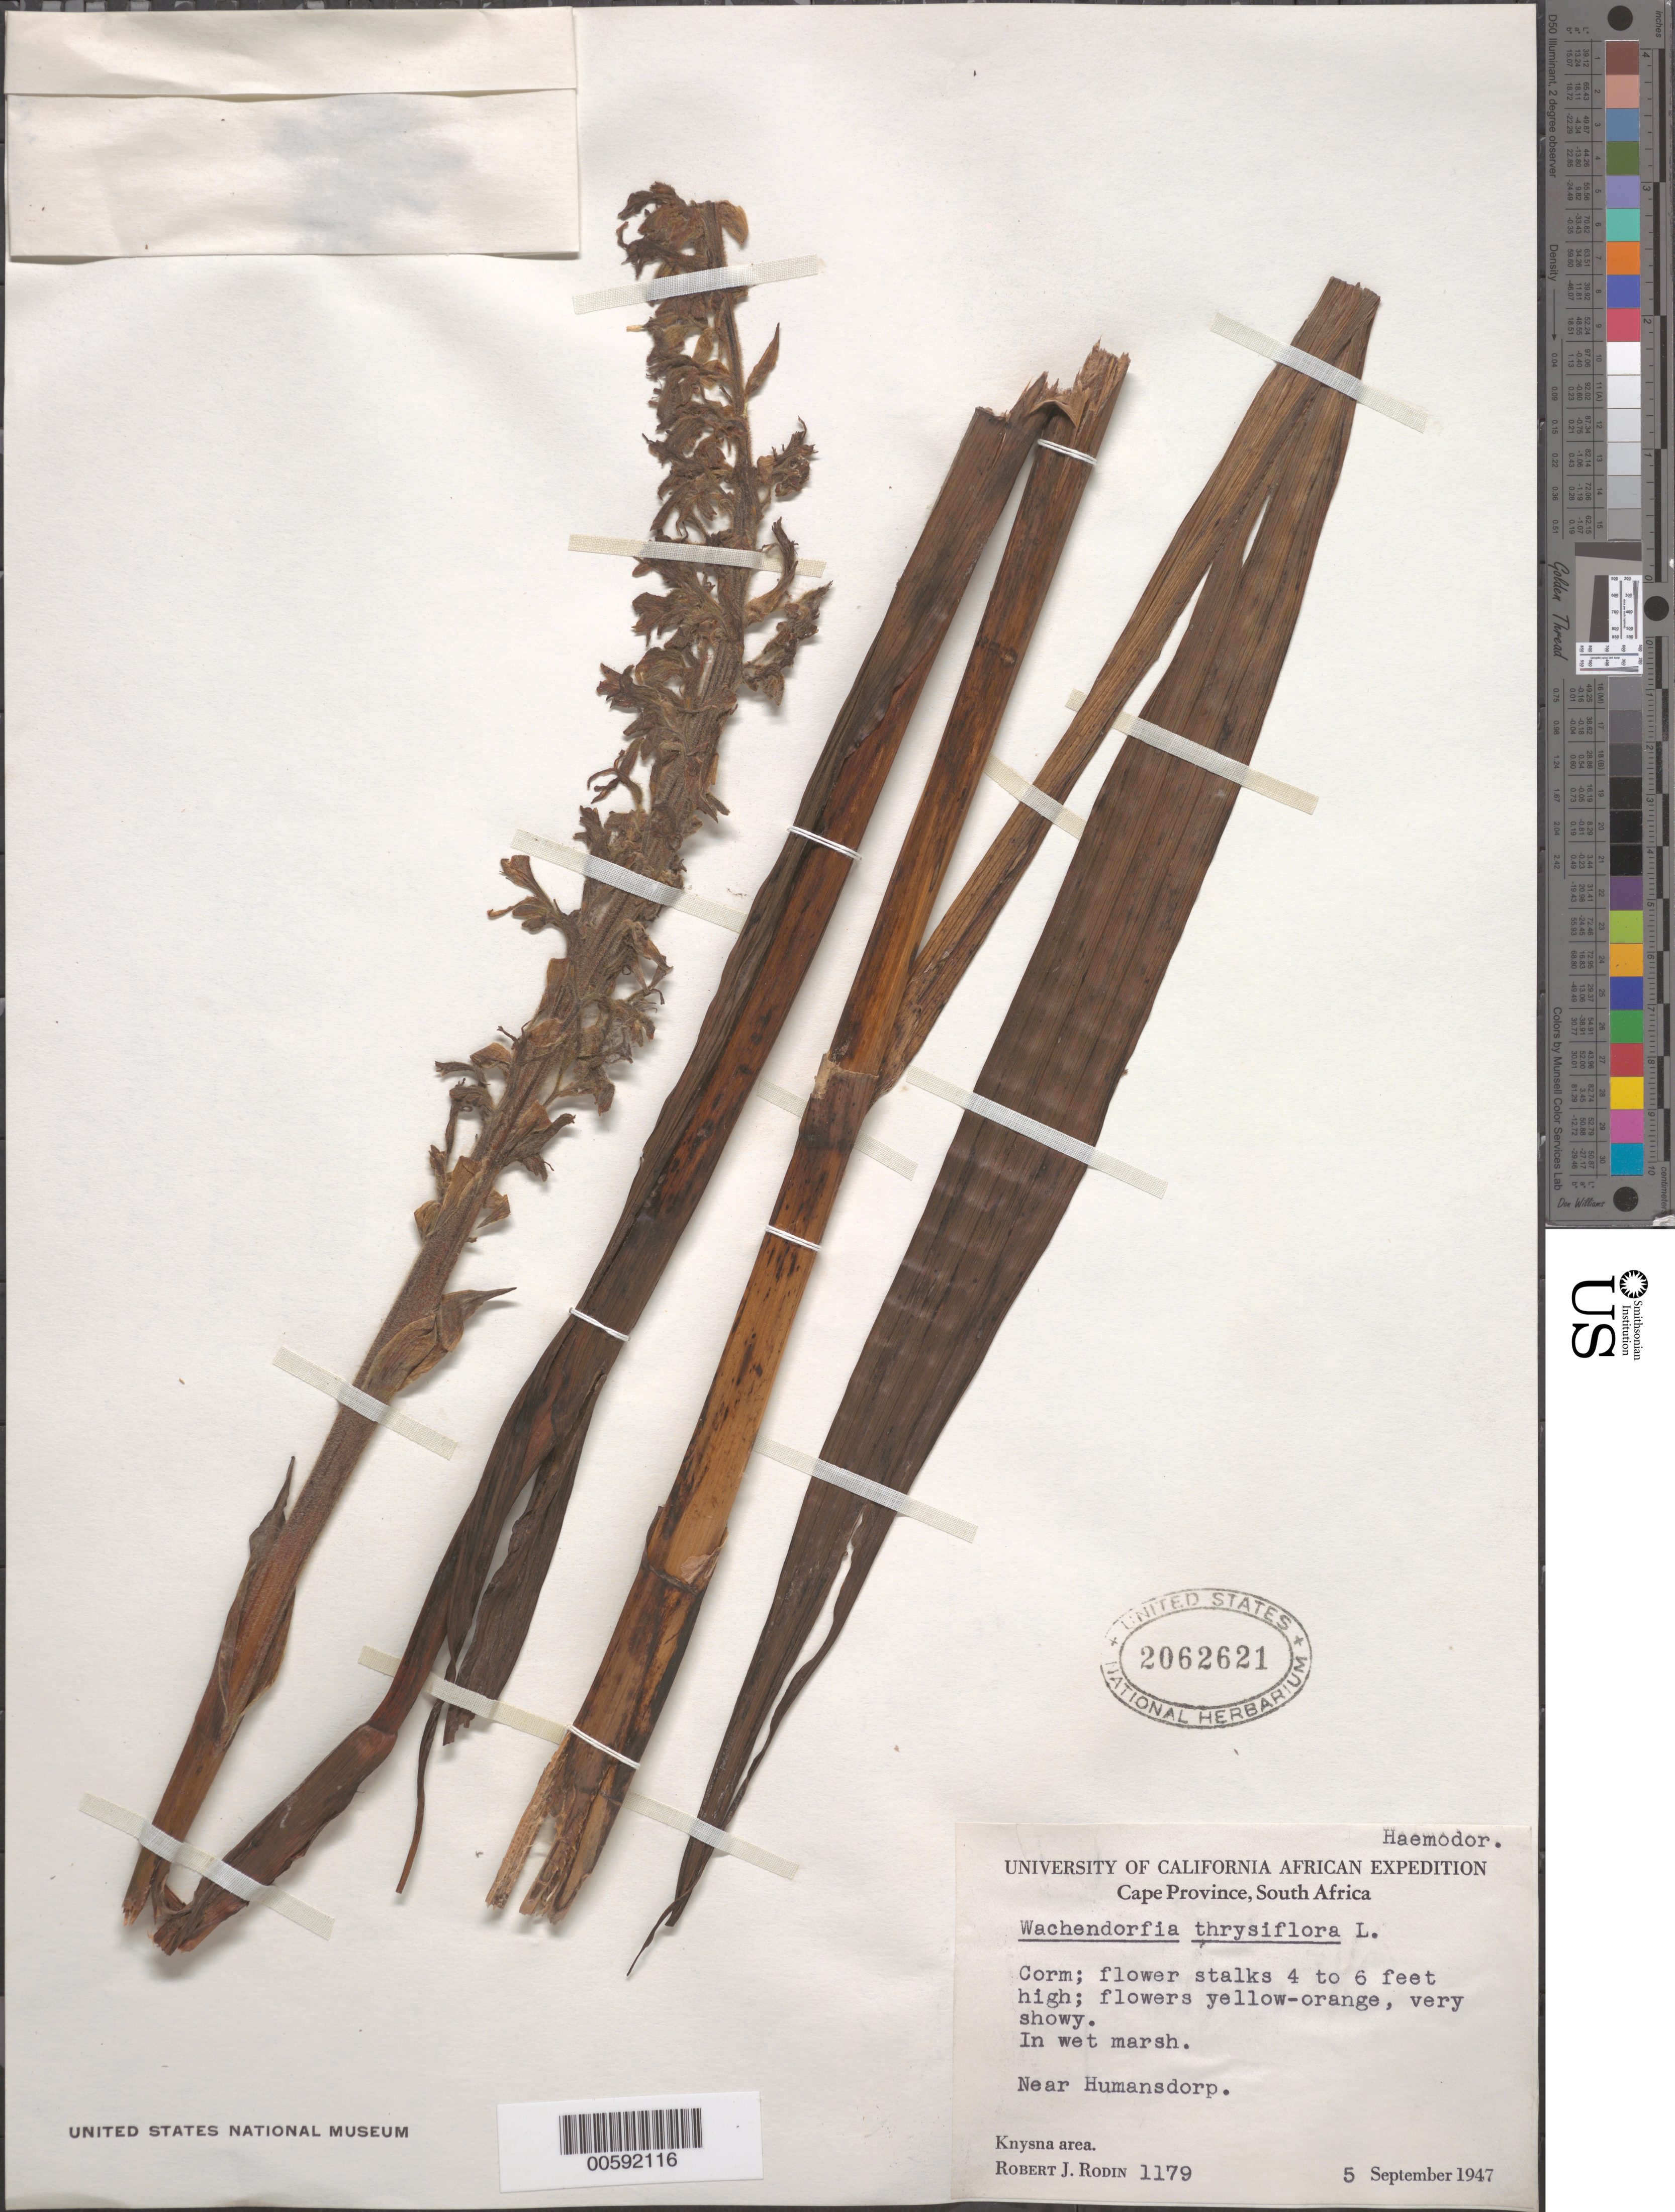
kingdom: Plantae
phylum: Tracheophyta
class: Liliopsida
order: Commelinales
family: Haemodoraceae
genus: Wachendorfia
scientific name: Wachendorfia thyrsiflora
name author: L.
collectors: R. Bodin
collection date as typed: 05 Sep 1947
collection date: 1947-09-05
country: South Africa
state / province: Eastern Cape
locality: Near Humansdorp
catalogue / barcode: US 2062621